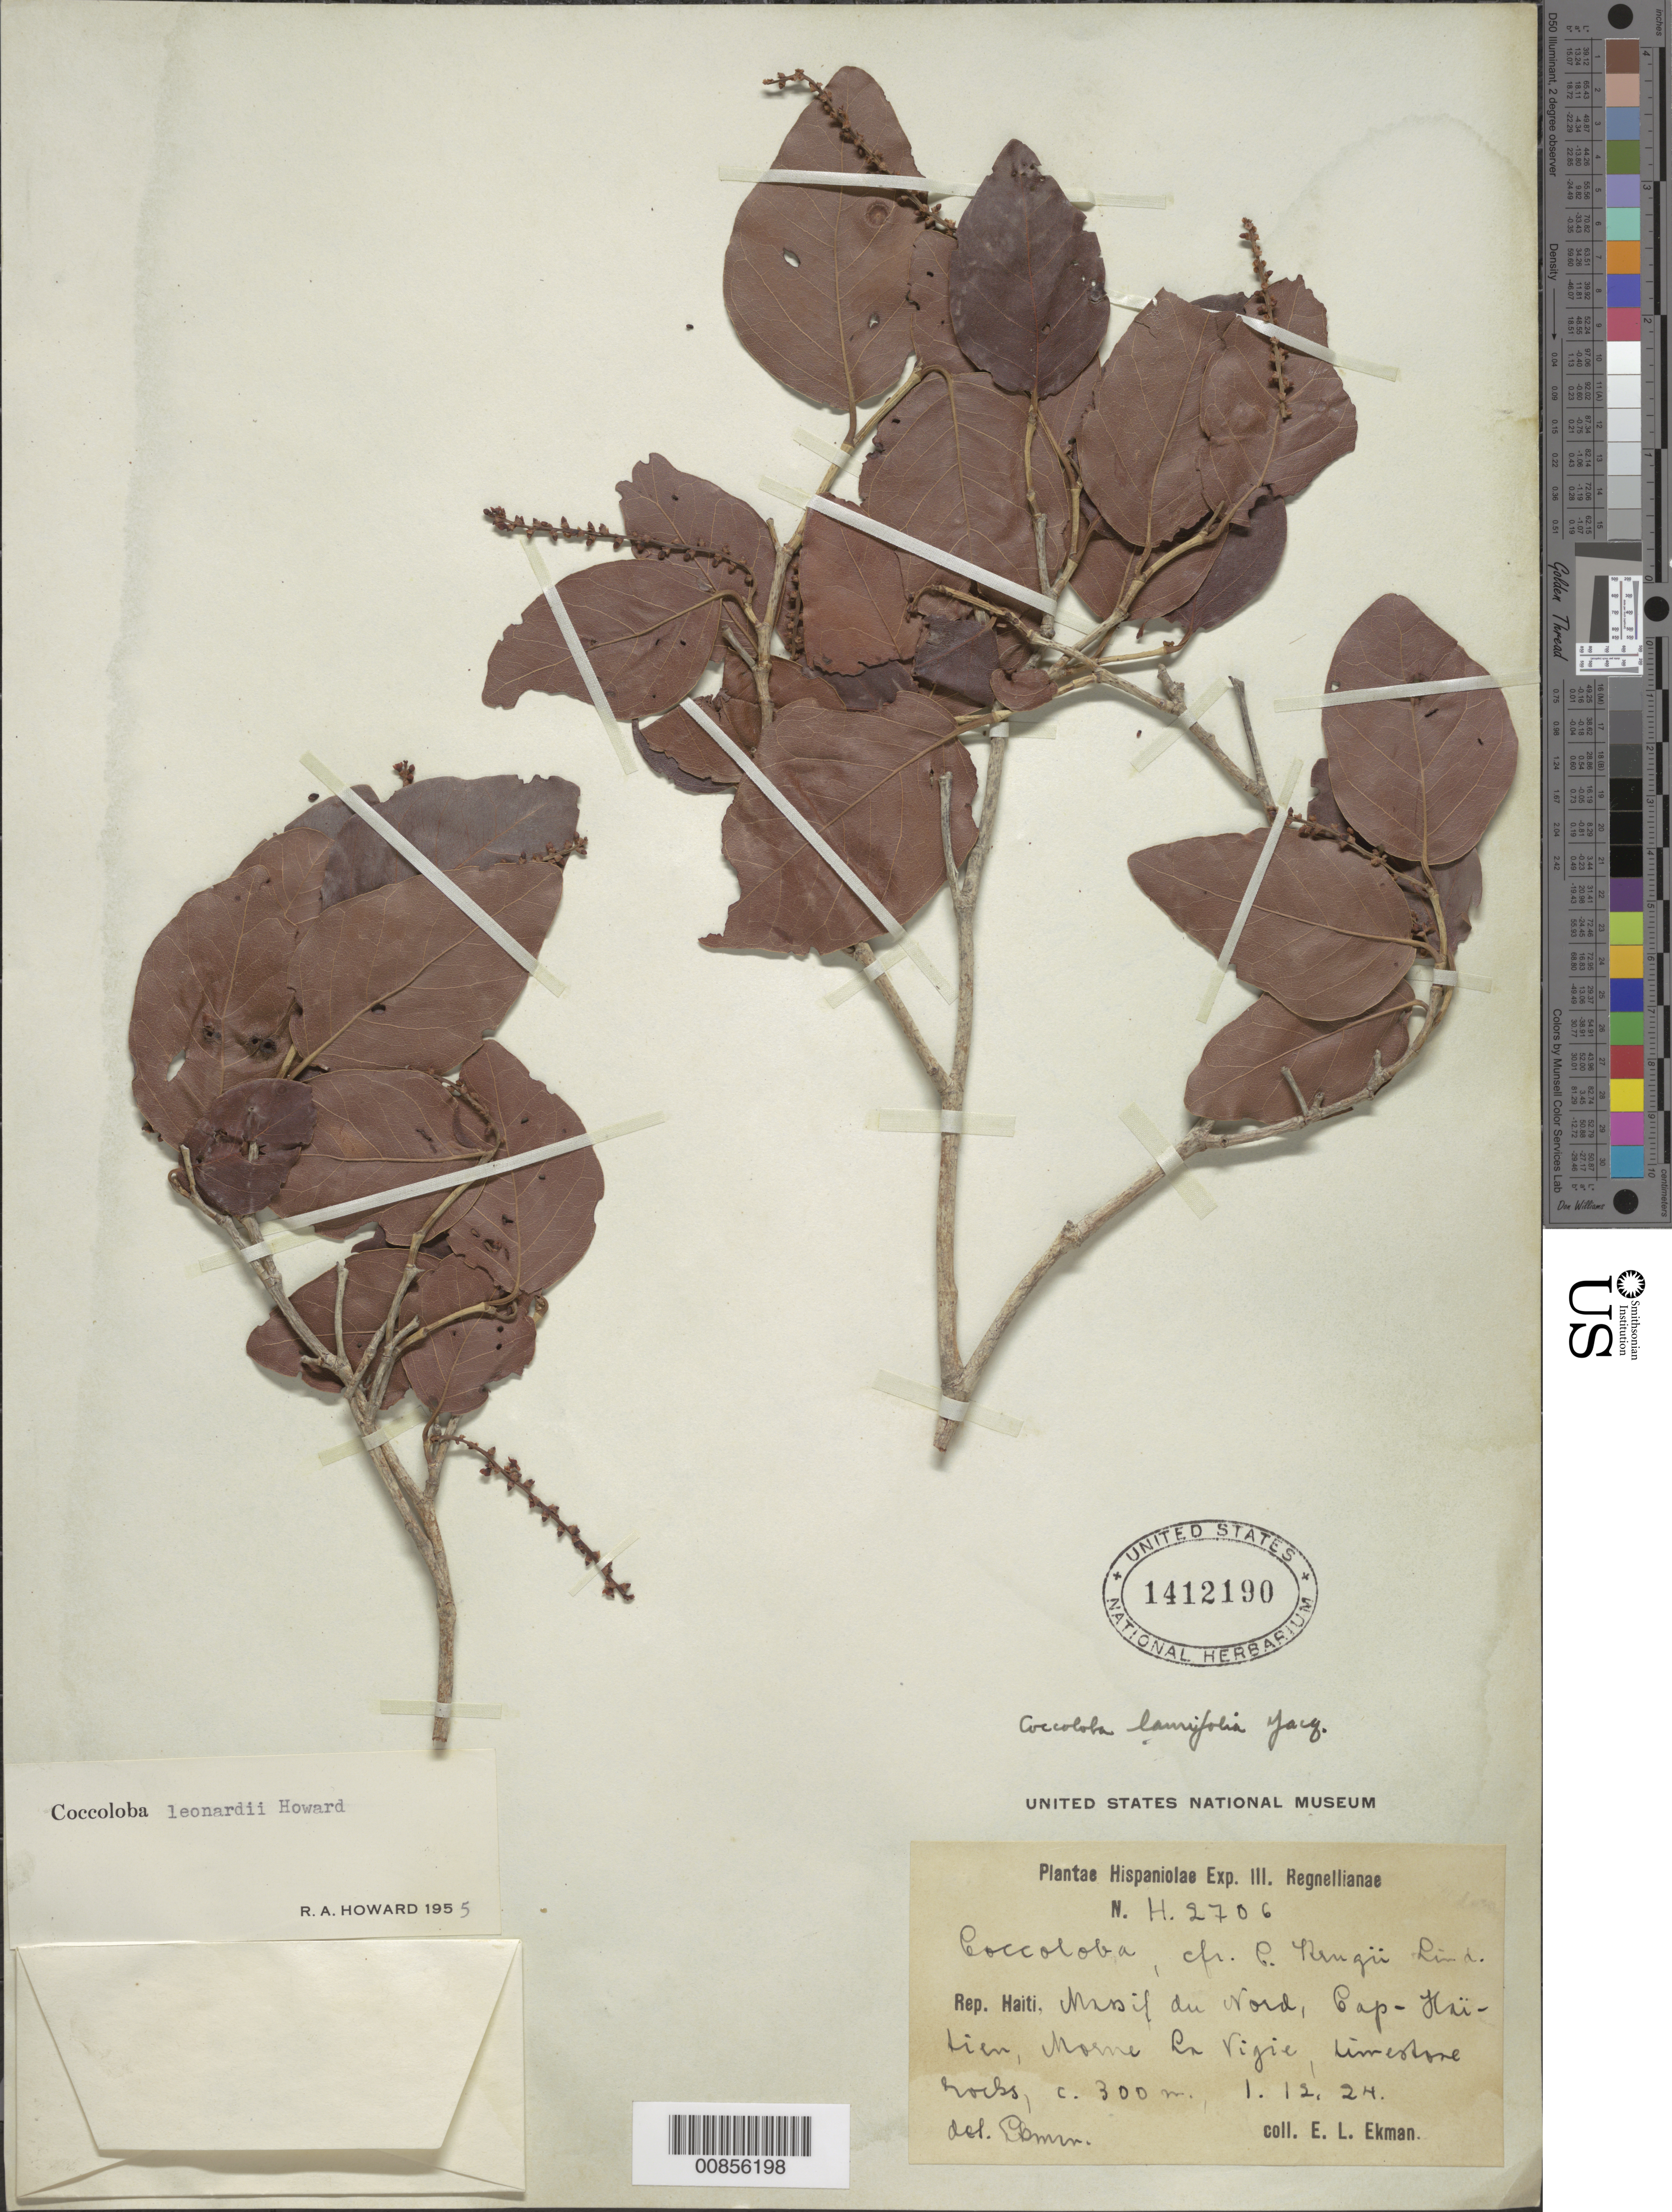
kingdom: Plantae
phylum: Tracheophyta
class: Magnoliopsida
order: Caryophyllales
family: Polygonaceae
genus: Coccoloba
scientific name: Coccoloba leonardii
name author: R.A. Howard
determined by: Howard, R. A.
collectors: E. L. Ekman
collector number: H 2706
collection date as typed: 01 Dec 1924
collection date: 1924-12-01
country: Haiti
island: Hispaniola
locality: Massif du Nord, Cap-Haïtien, Morne La Vigie.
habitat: Limestone rocks.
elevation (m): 300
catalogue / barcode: US 1412190